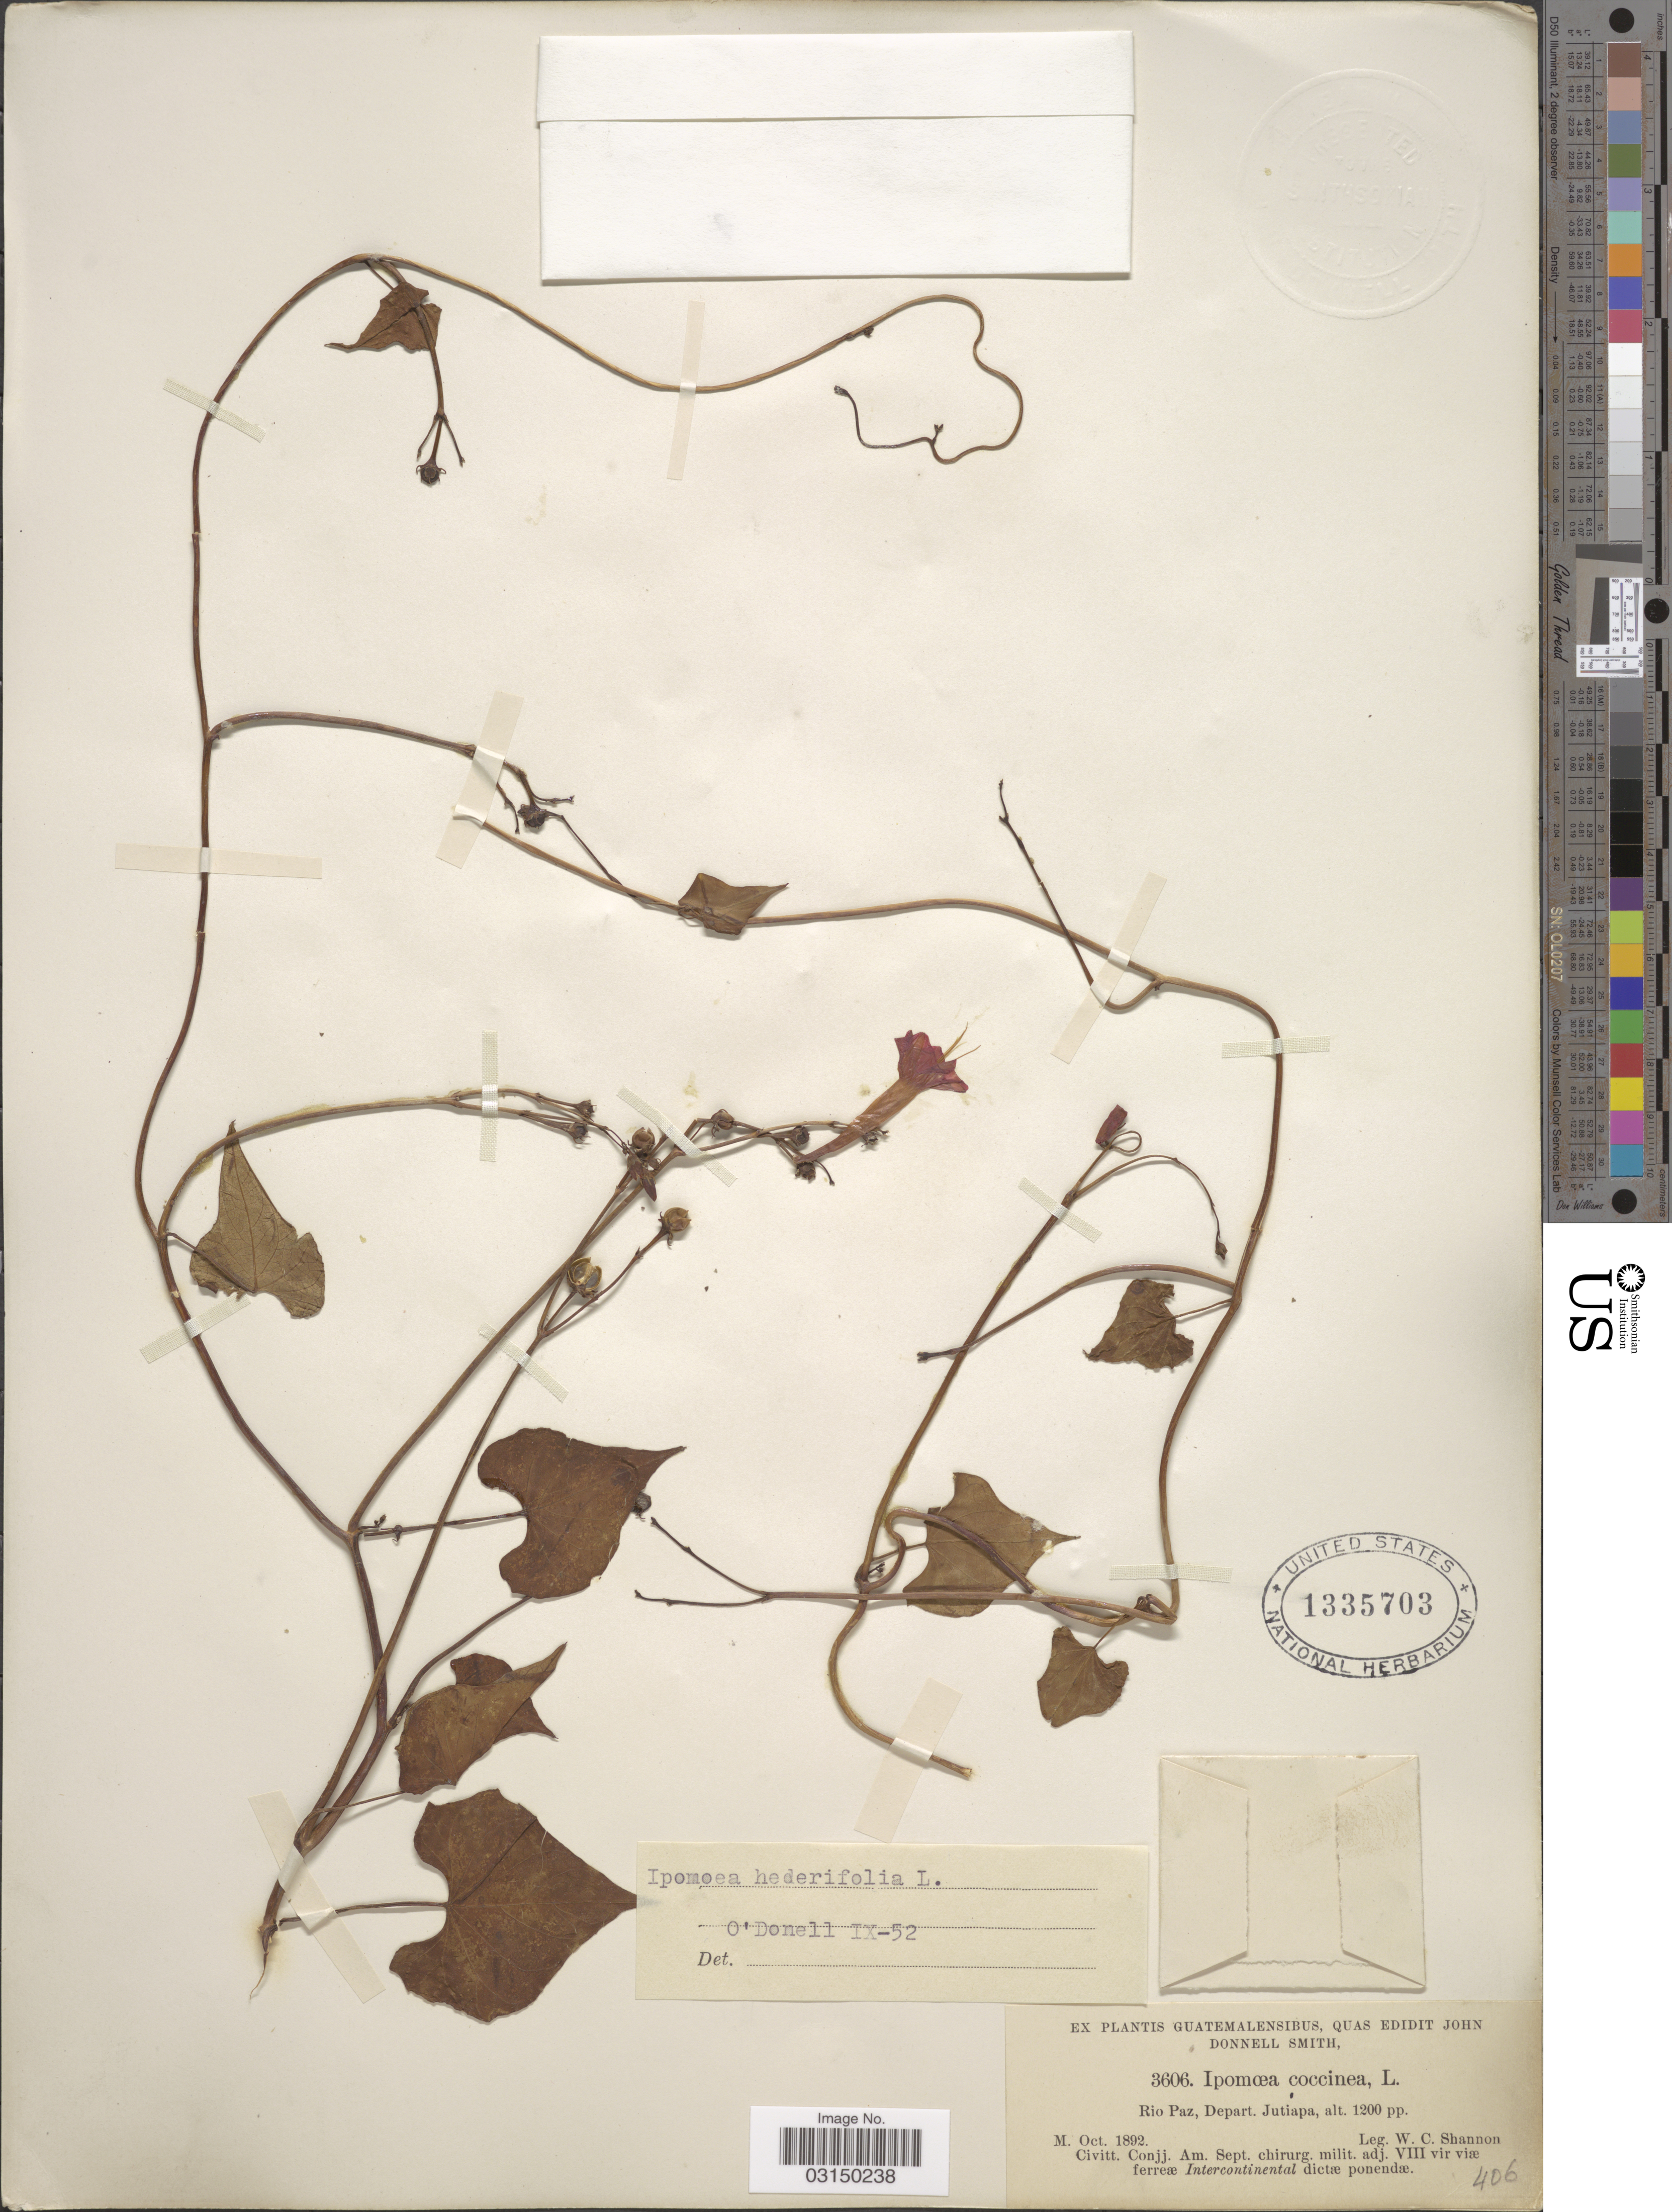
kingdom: Plantae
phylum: Tracheophyta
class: Magnoliopsida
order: Solanales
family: Convolvulaceae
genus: Ipomoea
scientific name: Ipomoea hederifolia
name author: L.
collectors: W. C. Shannon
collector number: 3606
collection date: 1892-10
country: Guatemala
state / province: Jutiapa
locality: Rio Paz, Depart. Jutiapa.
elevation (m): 366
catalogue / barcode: US 1335703